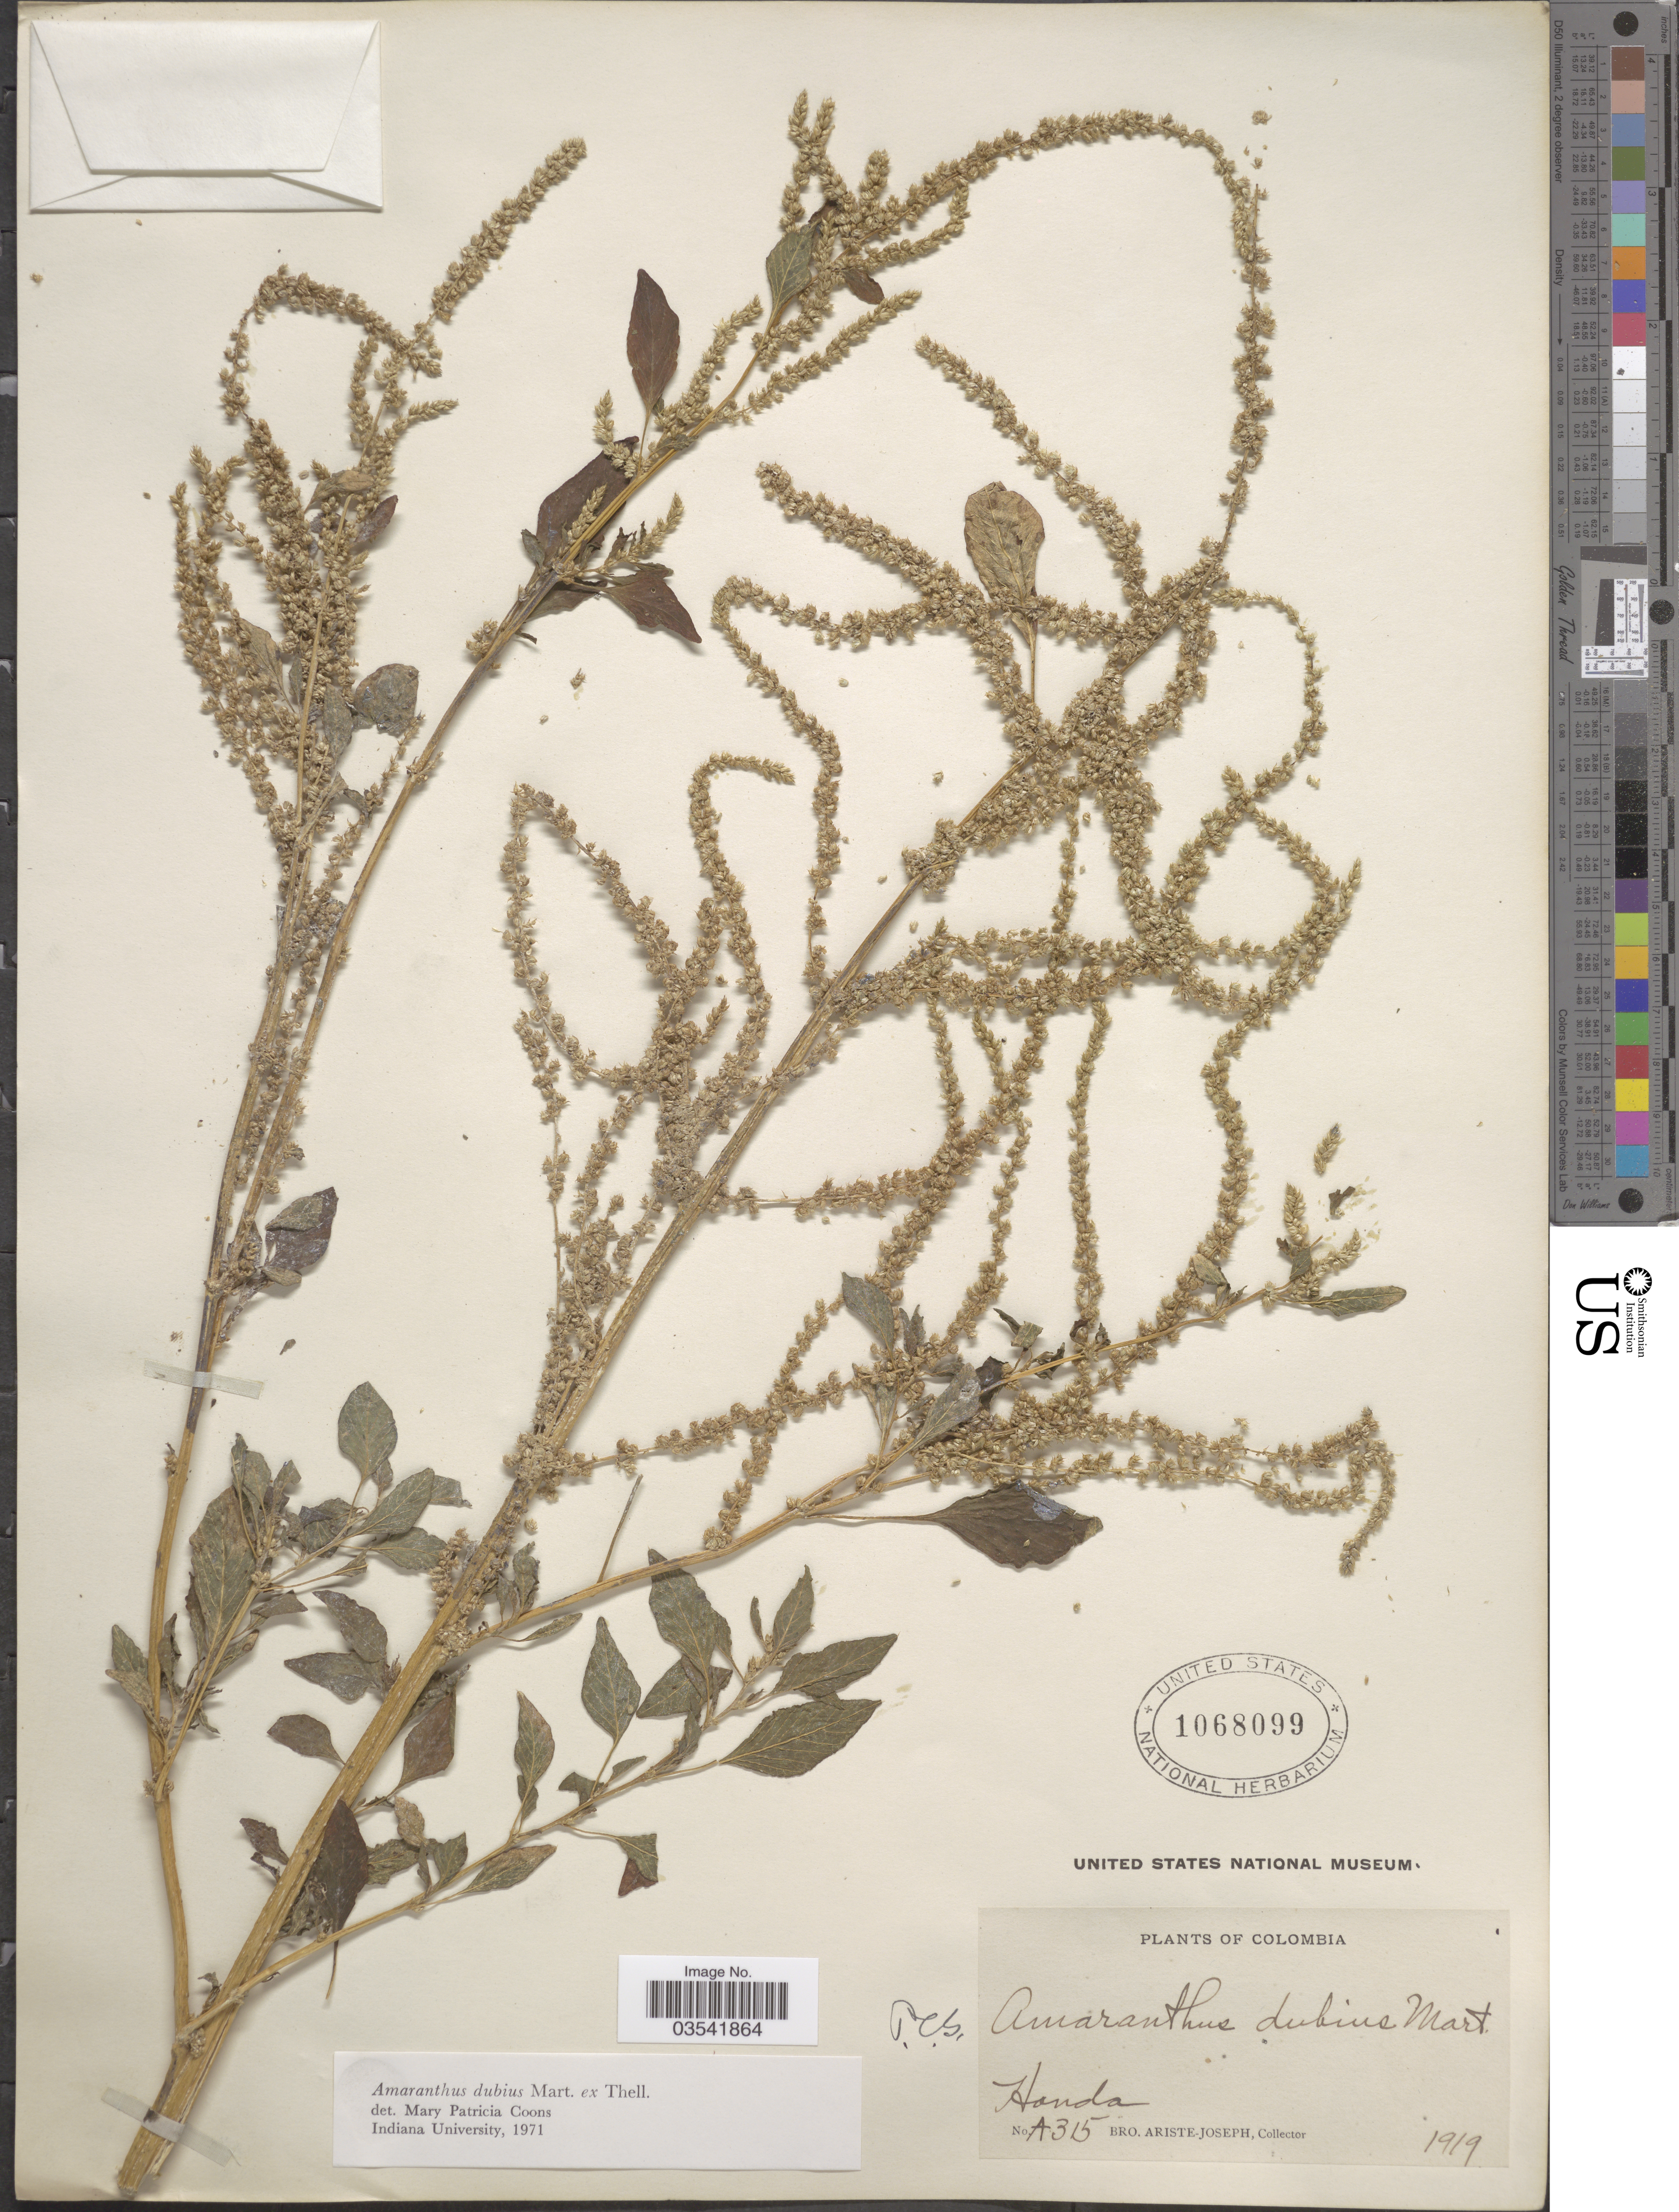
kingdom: Plantae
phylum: Tracheophyta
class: Magnoliopsida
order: Caryophyllales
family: Amaranthaceae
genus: Amaranthus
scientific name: Amaranthus dubius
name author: Mart. ex Thell.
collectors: Bro. Ariste-Joseph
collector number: A315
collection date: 1919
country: Colombia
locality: Honda.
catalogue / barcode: US 1068099